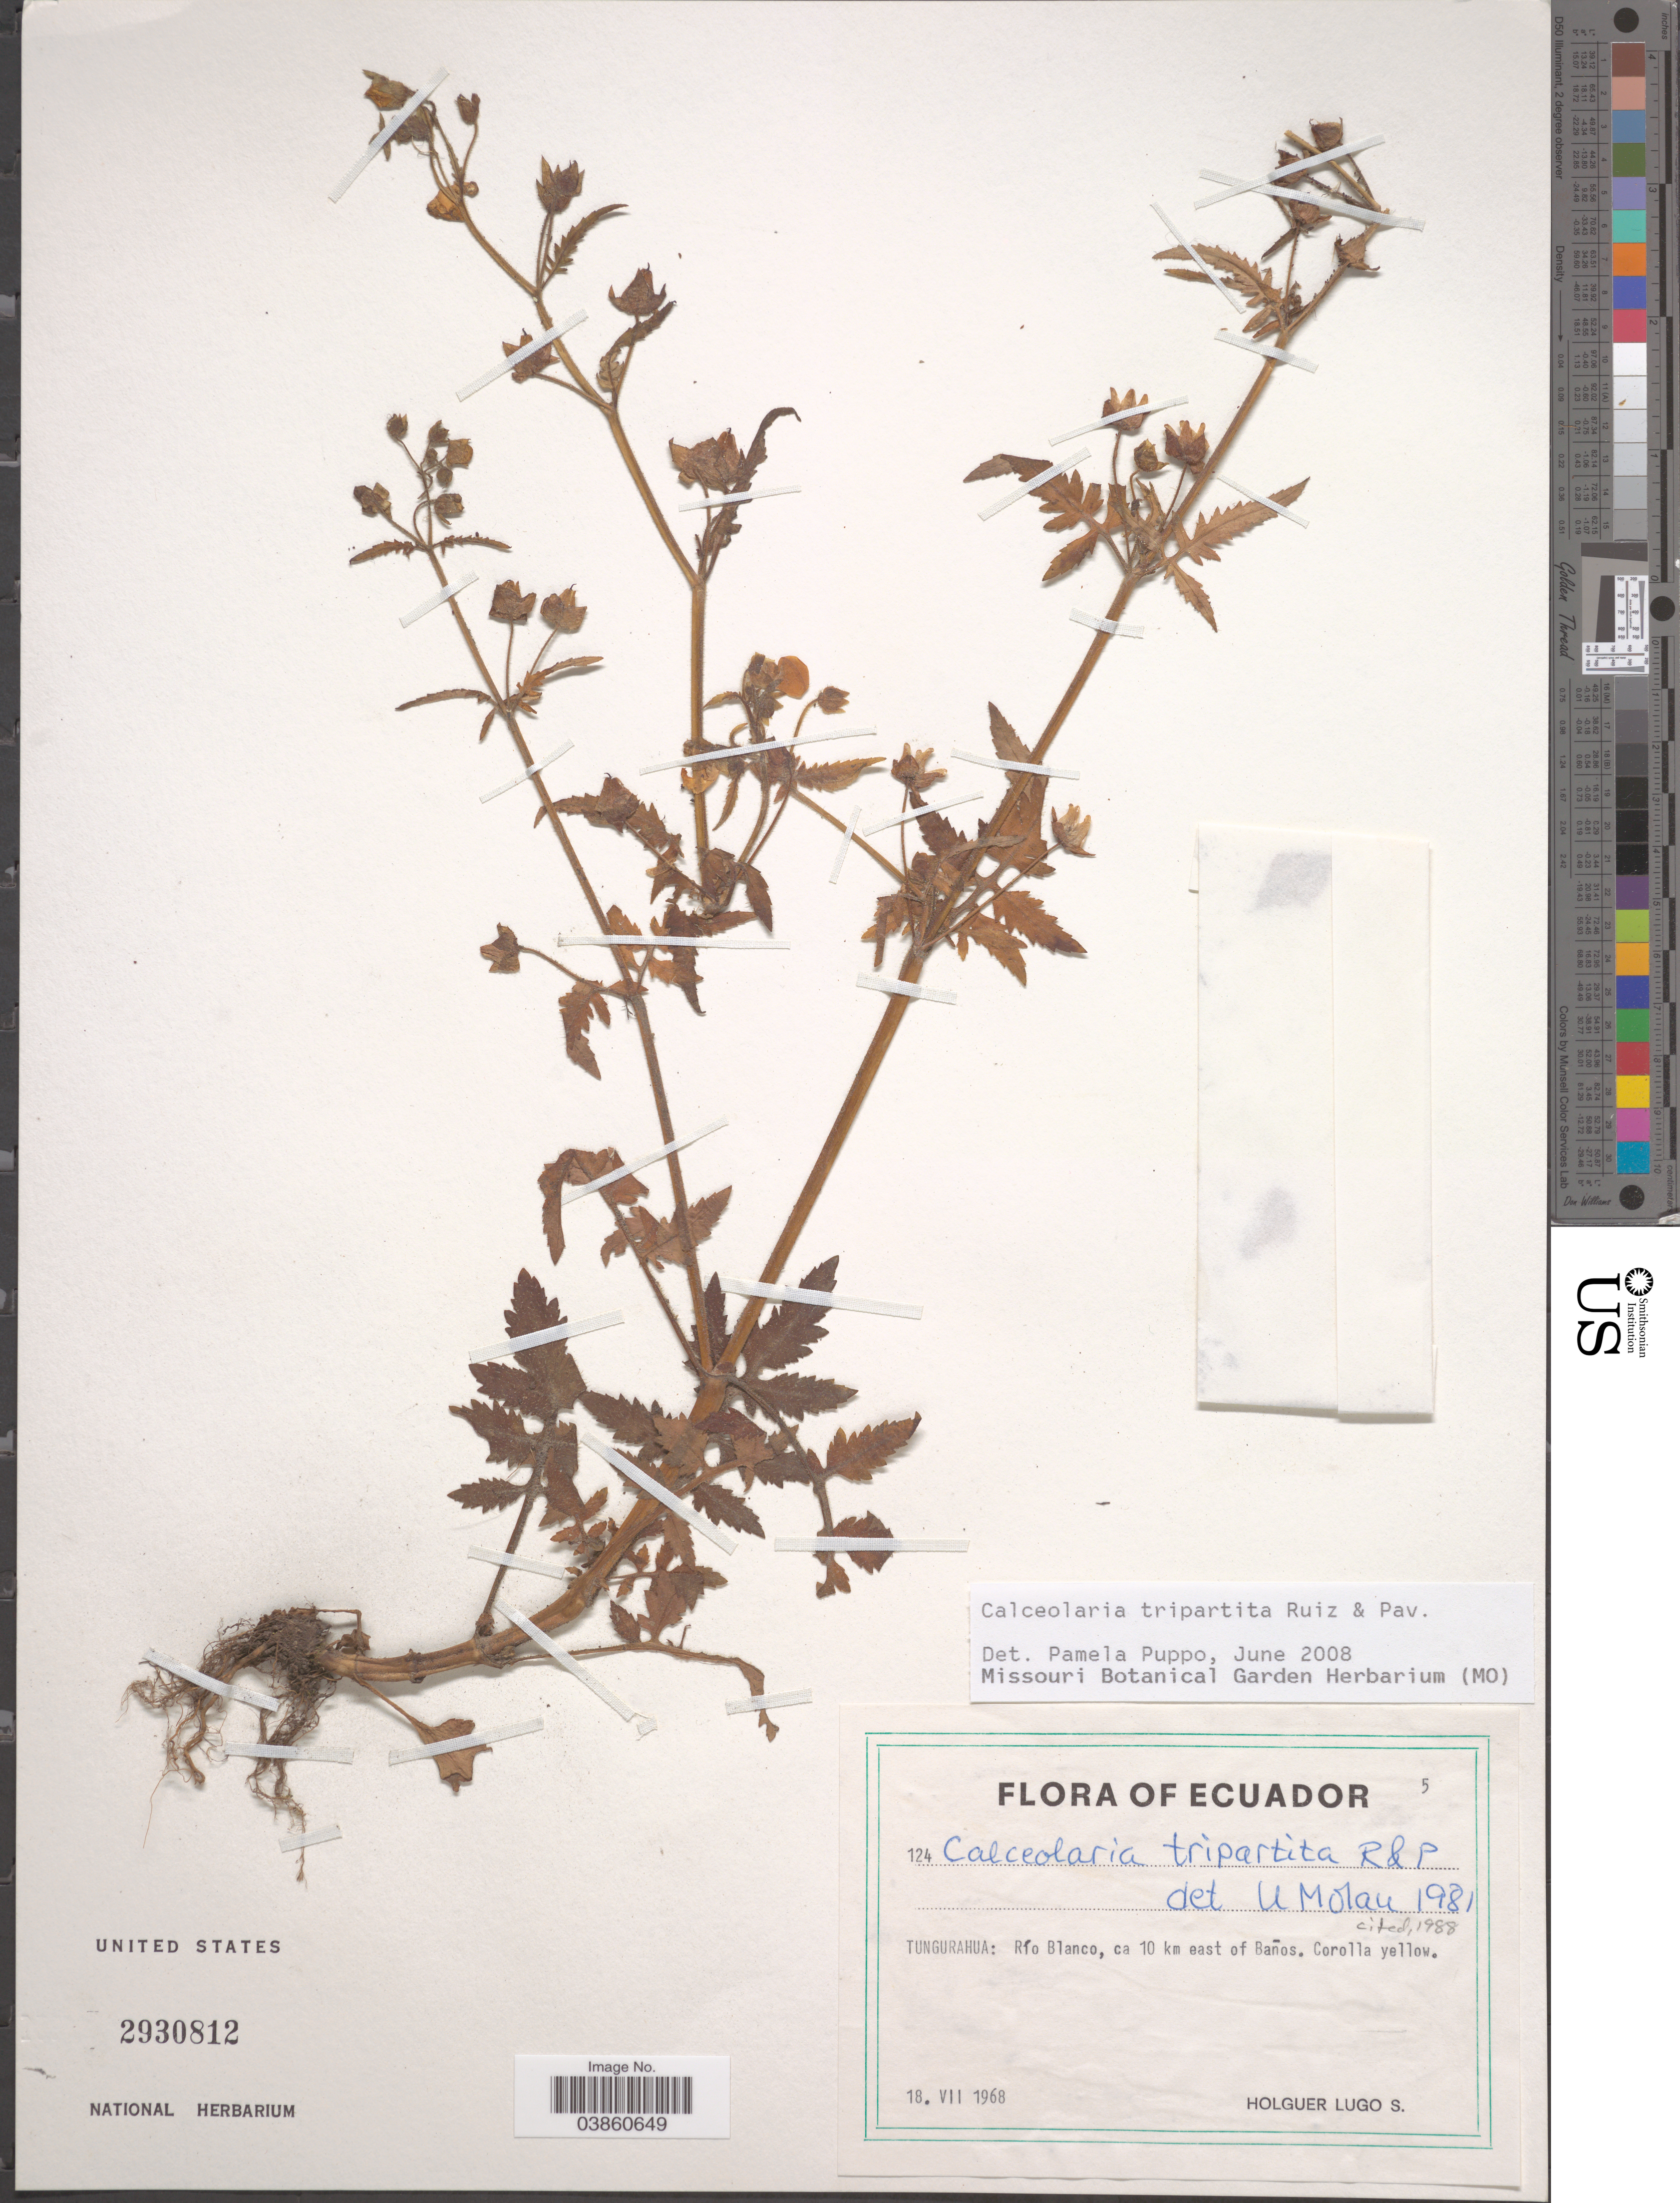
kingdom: Plantae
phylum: Tracheophyta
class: Magnoliopsida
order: Lamiales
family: Calceolariaceae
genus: Calceolaria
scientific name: Calceolaria tripartita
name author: Ruiz & Pav.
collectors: H. Lugo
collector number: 124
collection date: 1968-07-18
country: Ecuador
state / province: Tungurahua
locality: Río Blanco, ca 10 km wast of Baños.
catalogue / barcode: US 2930812